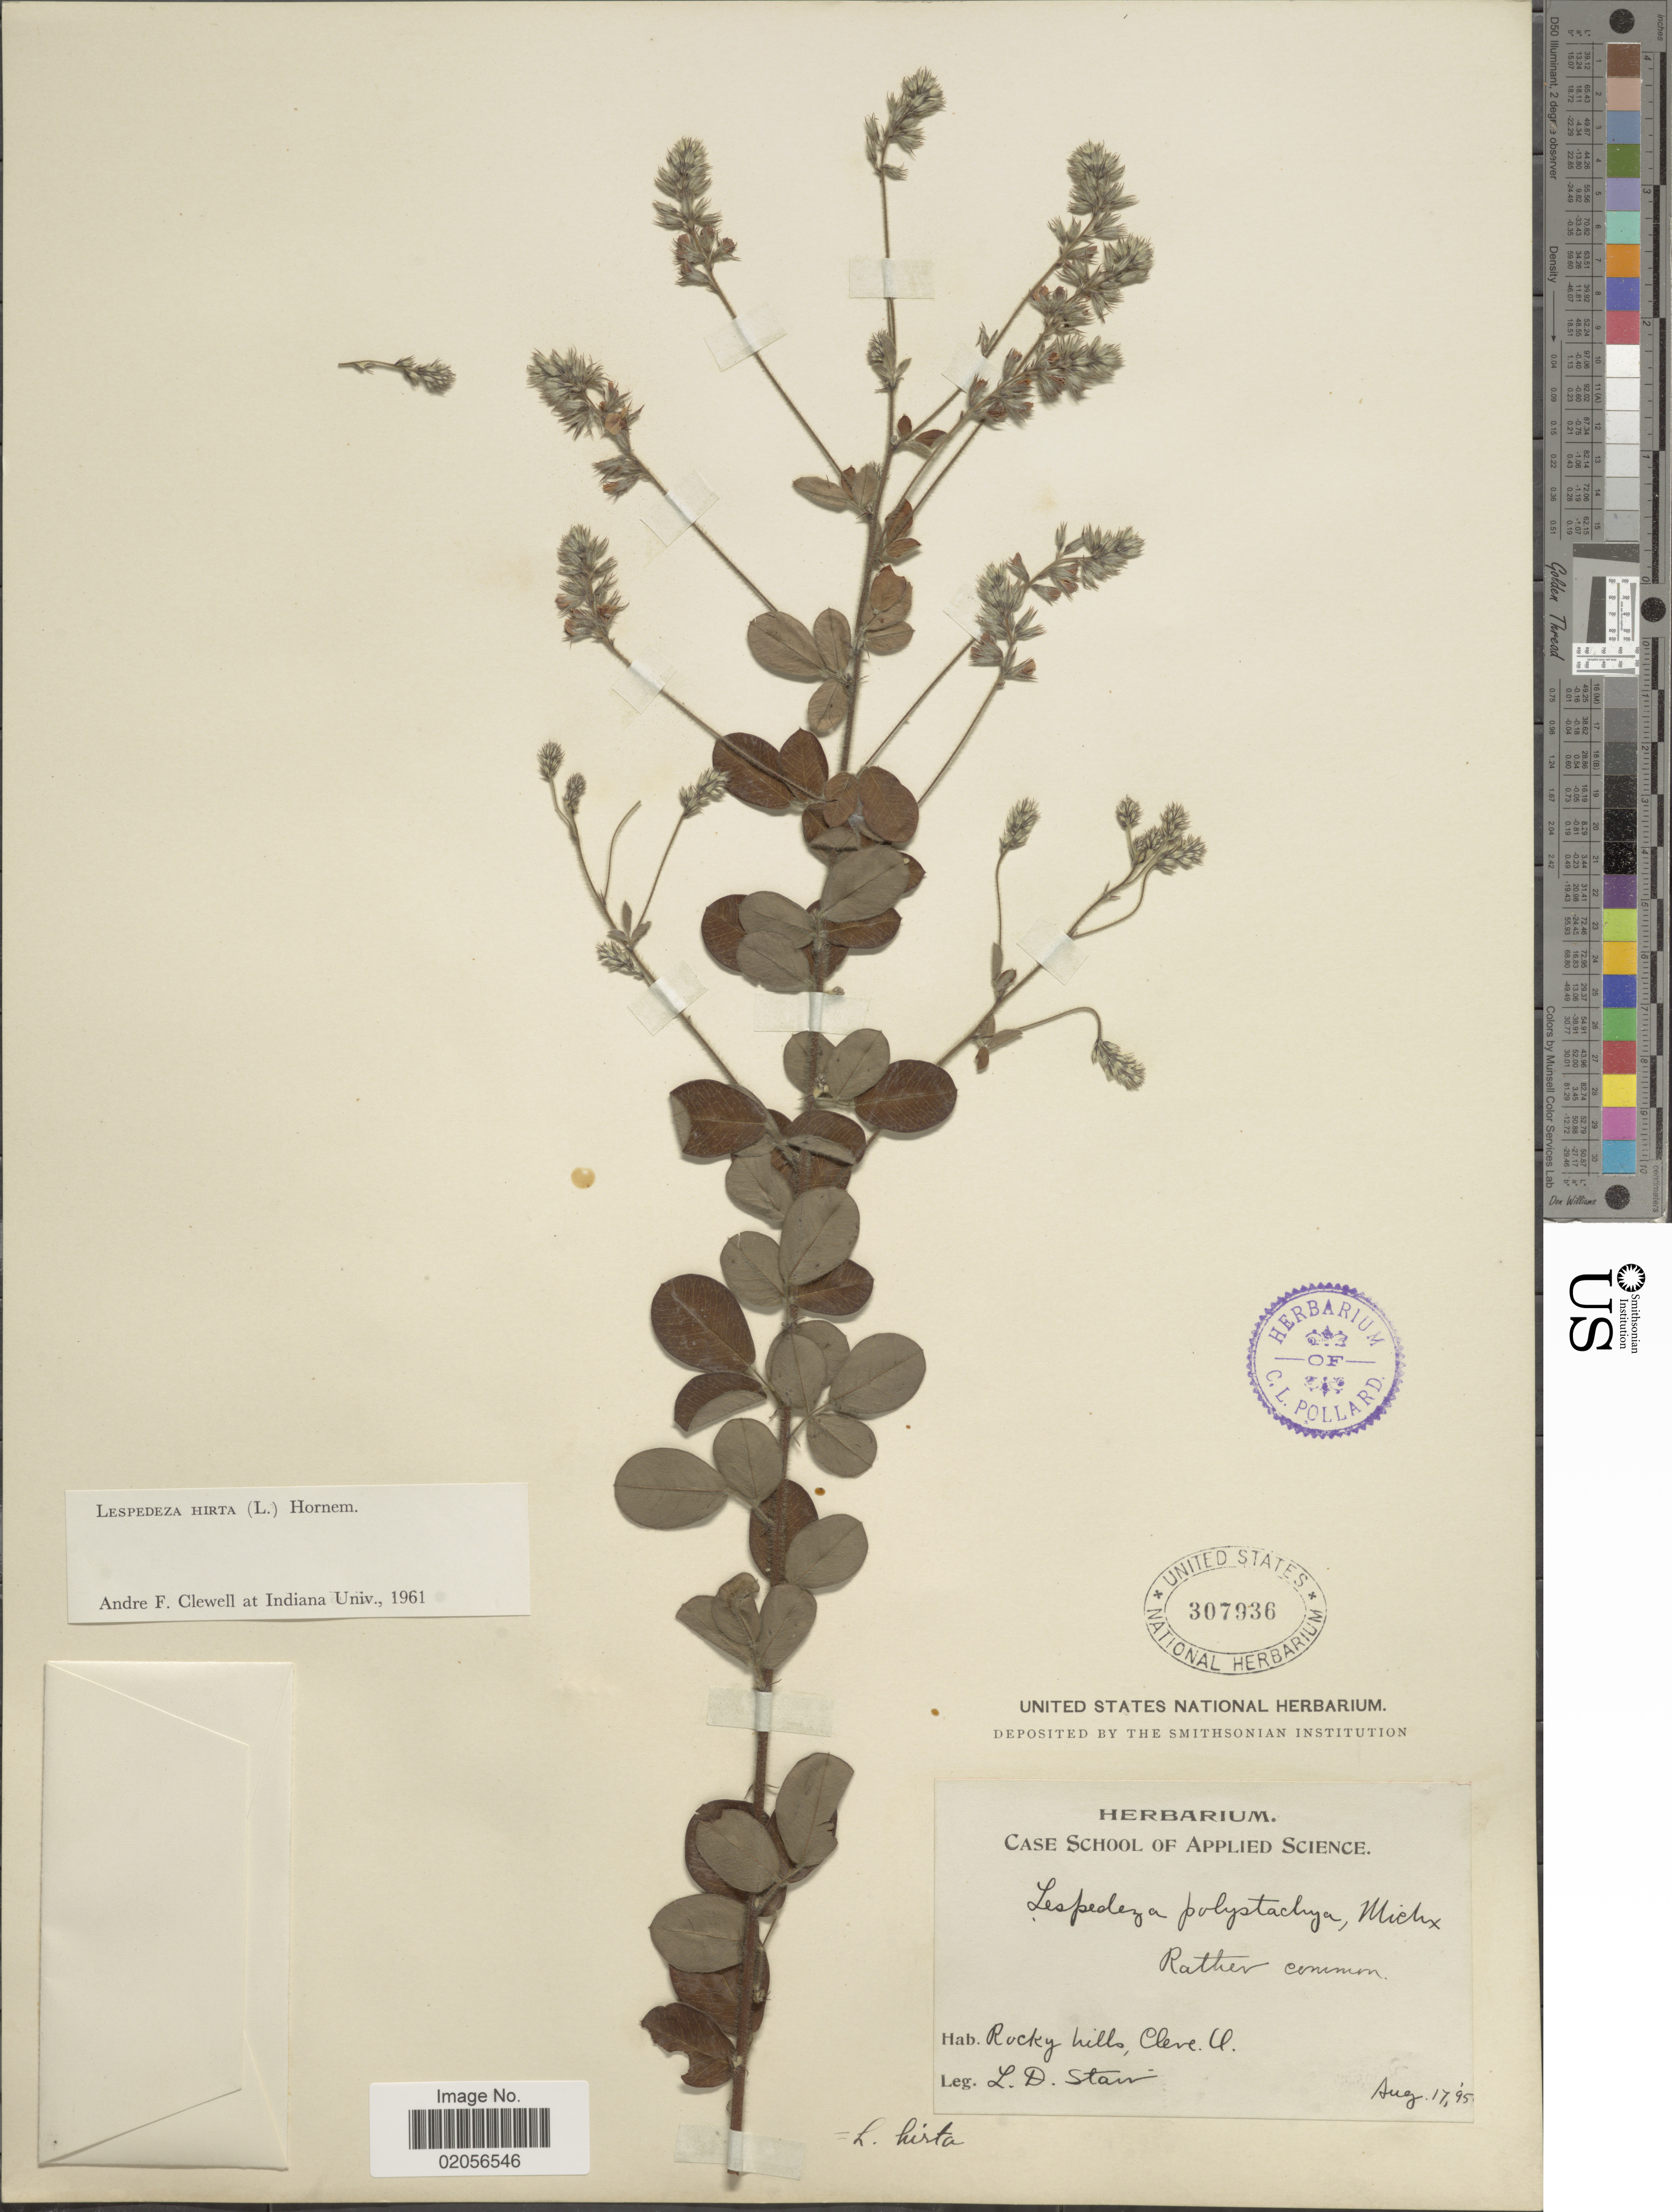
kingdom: Plantae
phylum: Tracheophyta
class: Magnoliopsida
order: Fabales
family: Fabaceae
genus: Lespedeza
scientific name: Lespedeza hirta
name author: (L.) Hornem.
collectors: L. Stair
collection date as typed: Transcribed d/m/y: 17/8/95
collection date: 1895-08-17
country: United States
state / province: Ohio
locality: Rocky hills, Cleve. O.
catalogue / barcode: US 307936